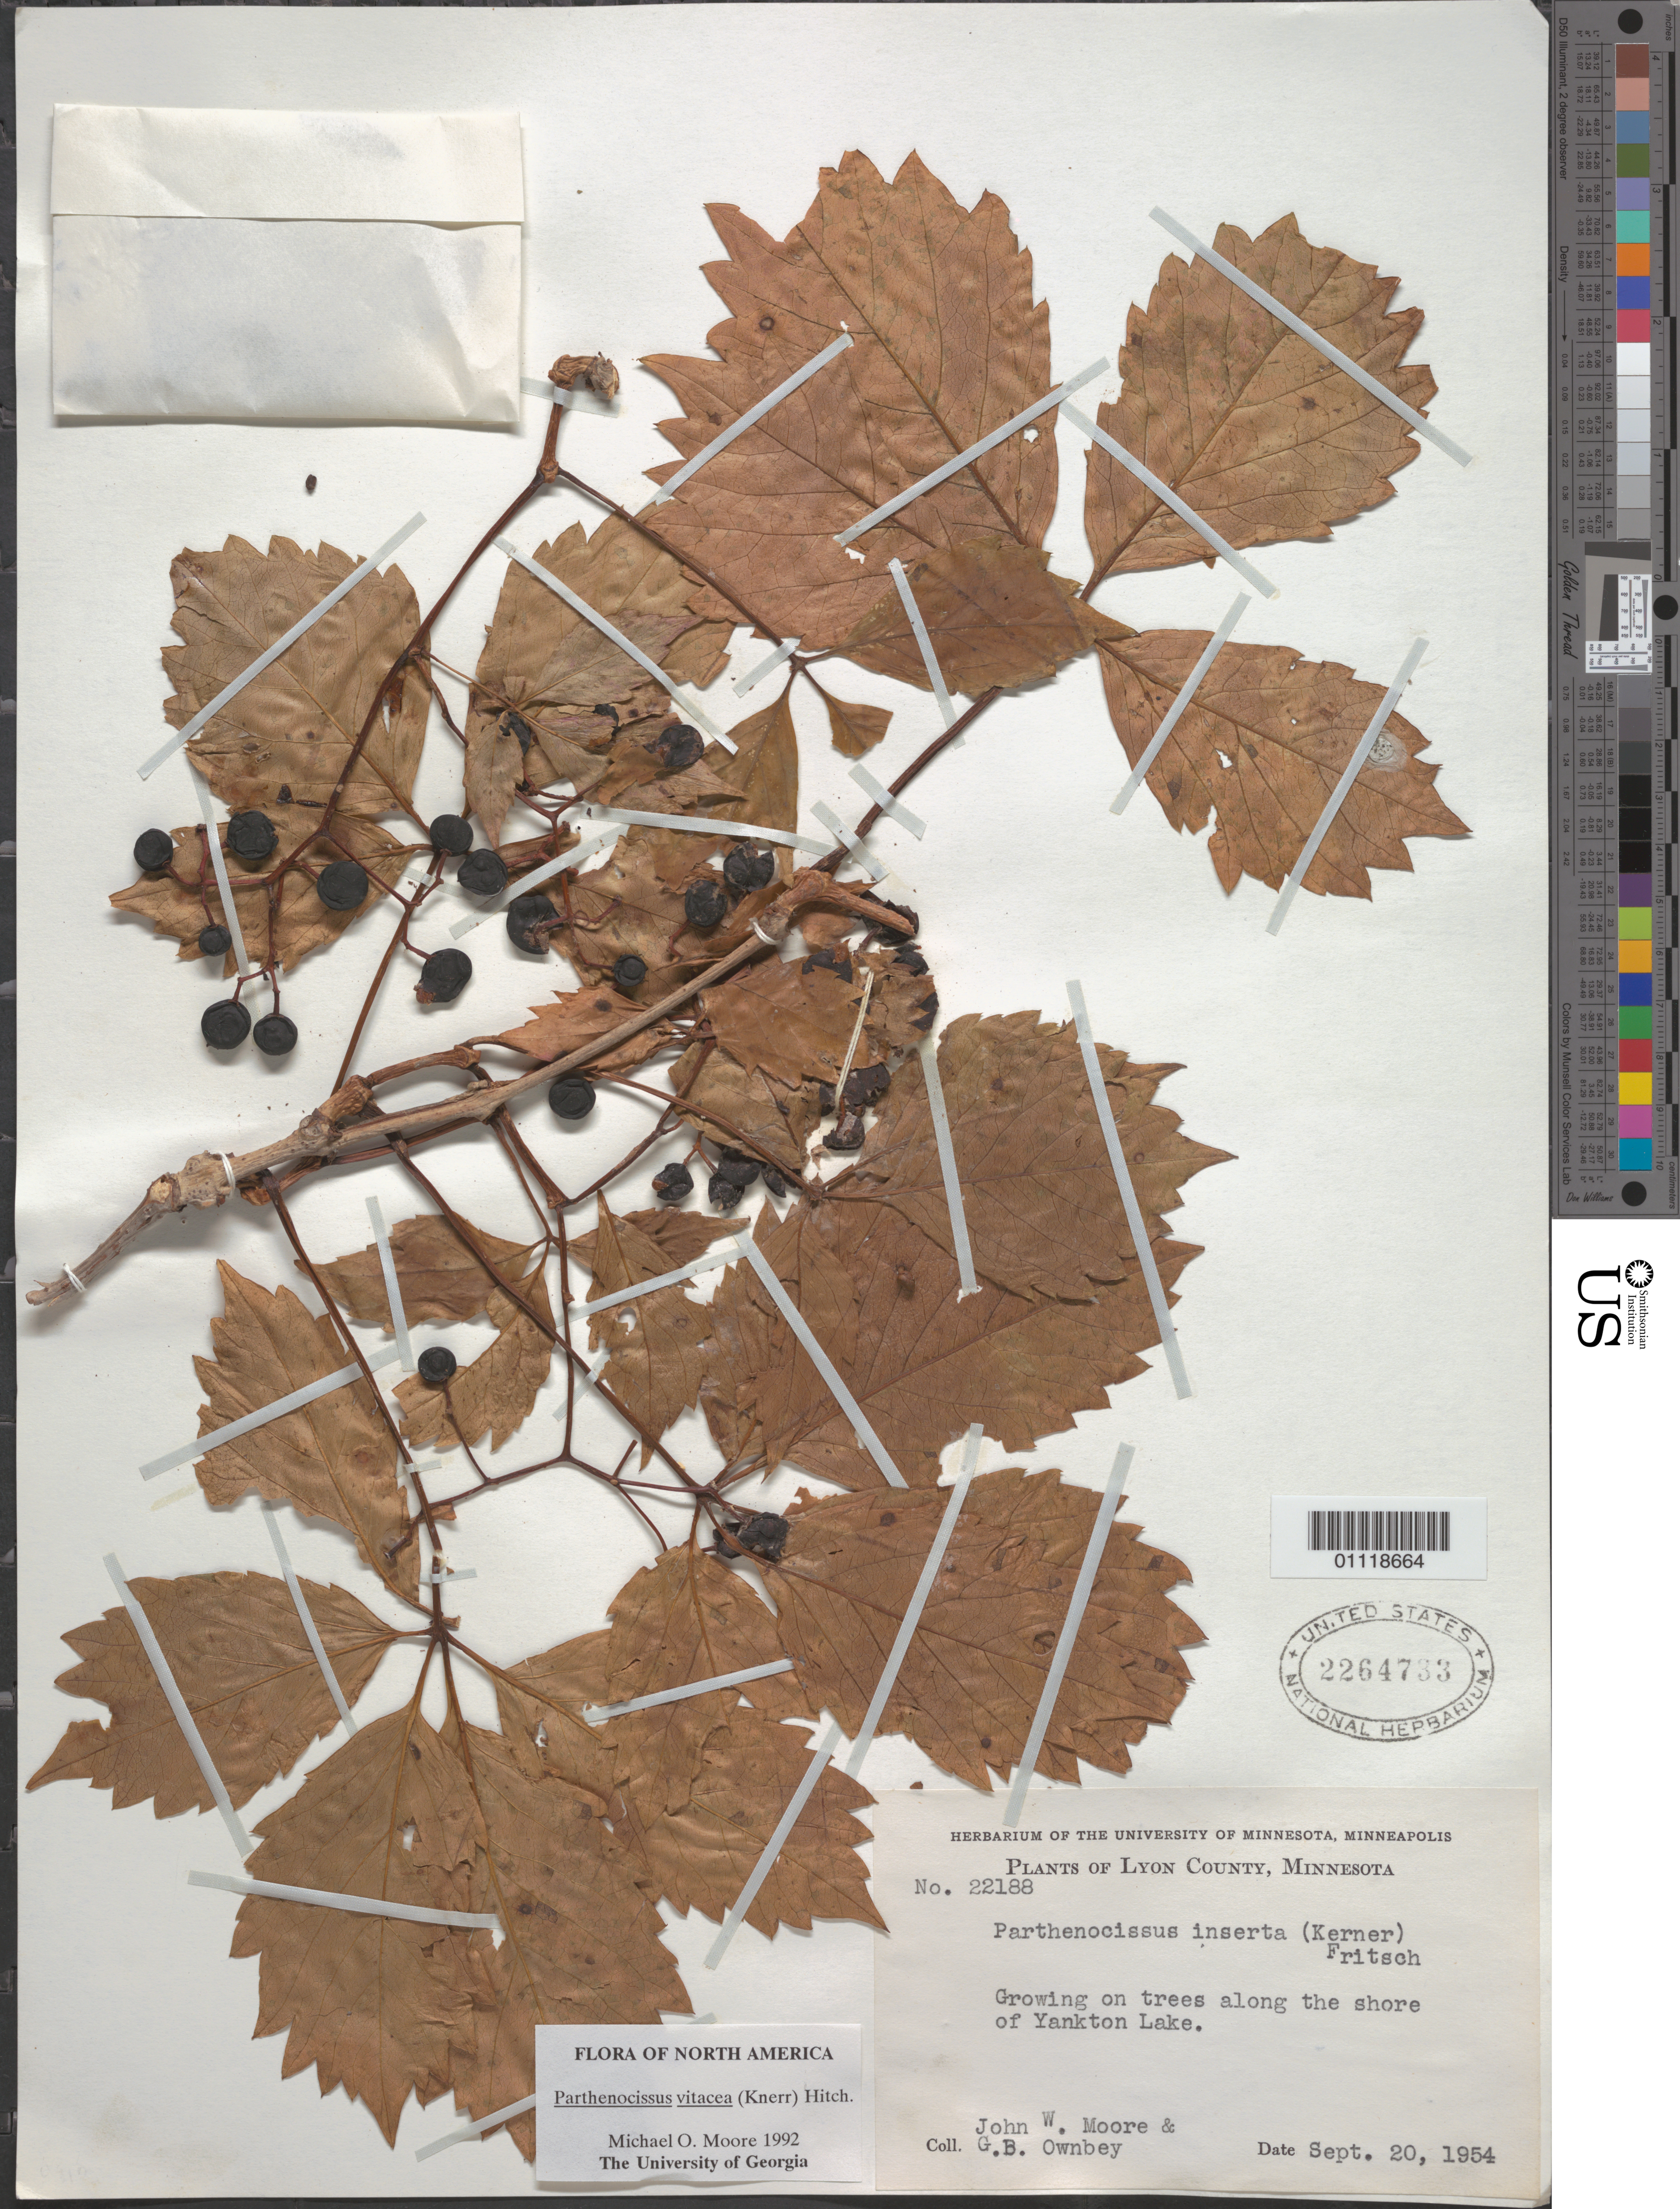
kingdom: Plantae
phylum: Tracheophyta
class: Magnoliopsida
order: Vitales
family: Vitaceae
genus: Parthenocissus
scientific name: Parthenocissus vitacea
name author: (Knerr) Hitchc.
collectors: J. Moore & G. B. Ownbey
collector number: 22188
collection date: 1954-09-20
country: United States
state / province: Minnesota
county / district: Lyon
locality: Yankton Lake.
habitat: Growing on trees along the shore.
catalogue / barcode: US 2264733